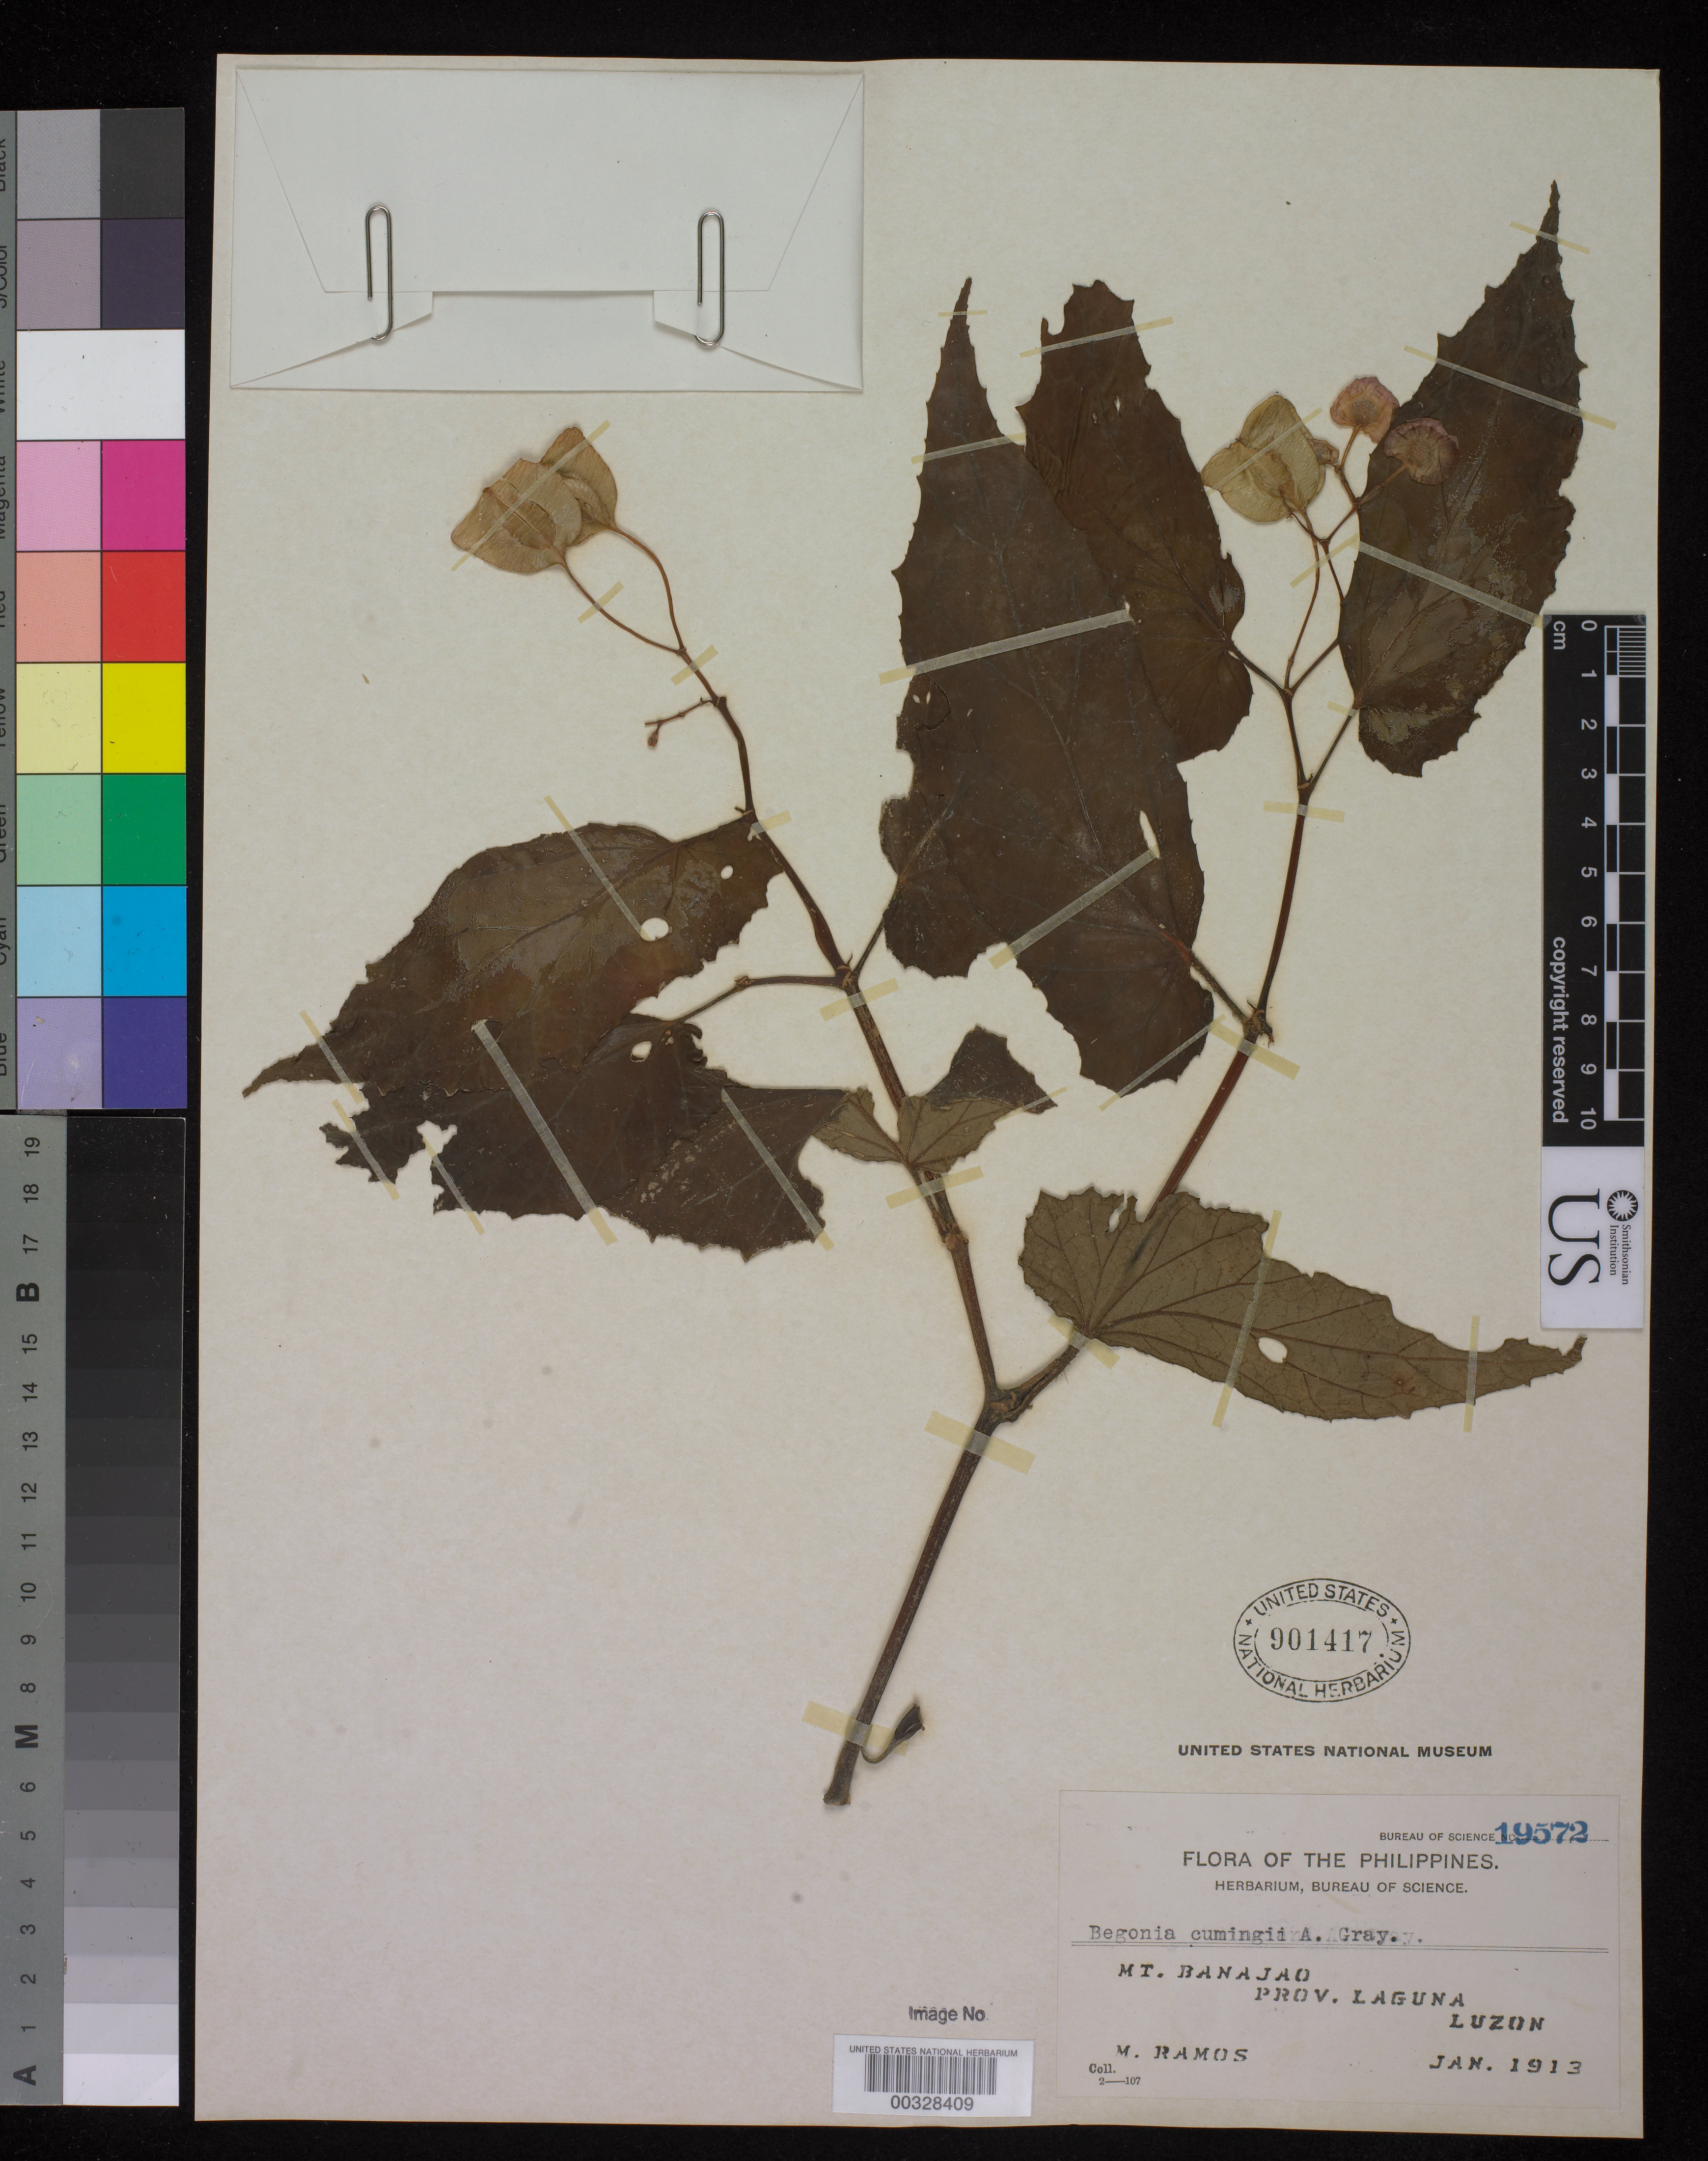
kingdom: Plantae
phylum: Tracheophyta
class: Magnoliopsida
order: Cucurbitales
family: Begoniaceae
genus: Begonia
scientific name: Begonia cumingii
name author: A. Gray in Wilkes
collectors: M. Ramos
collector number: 19572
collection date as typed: Jan 1913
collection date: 1913-01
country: Philippines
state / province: Calabarzon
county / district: Laguna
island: Luzon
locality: Mt. banajao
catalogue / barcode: US 901417